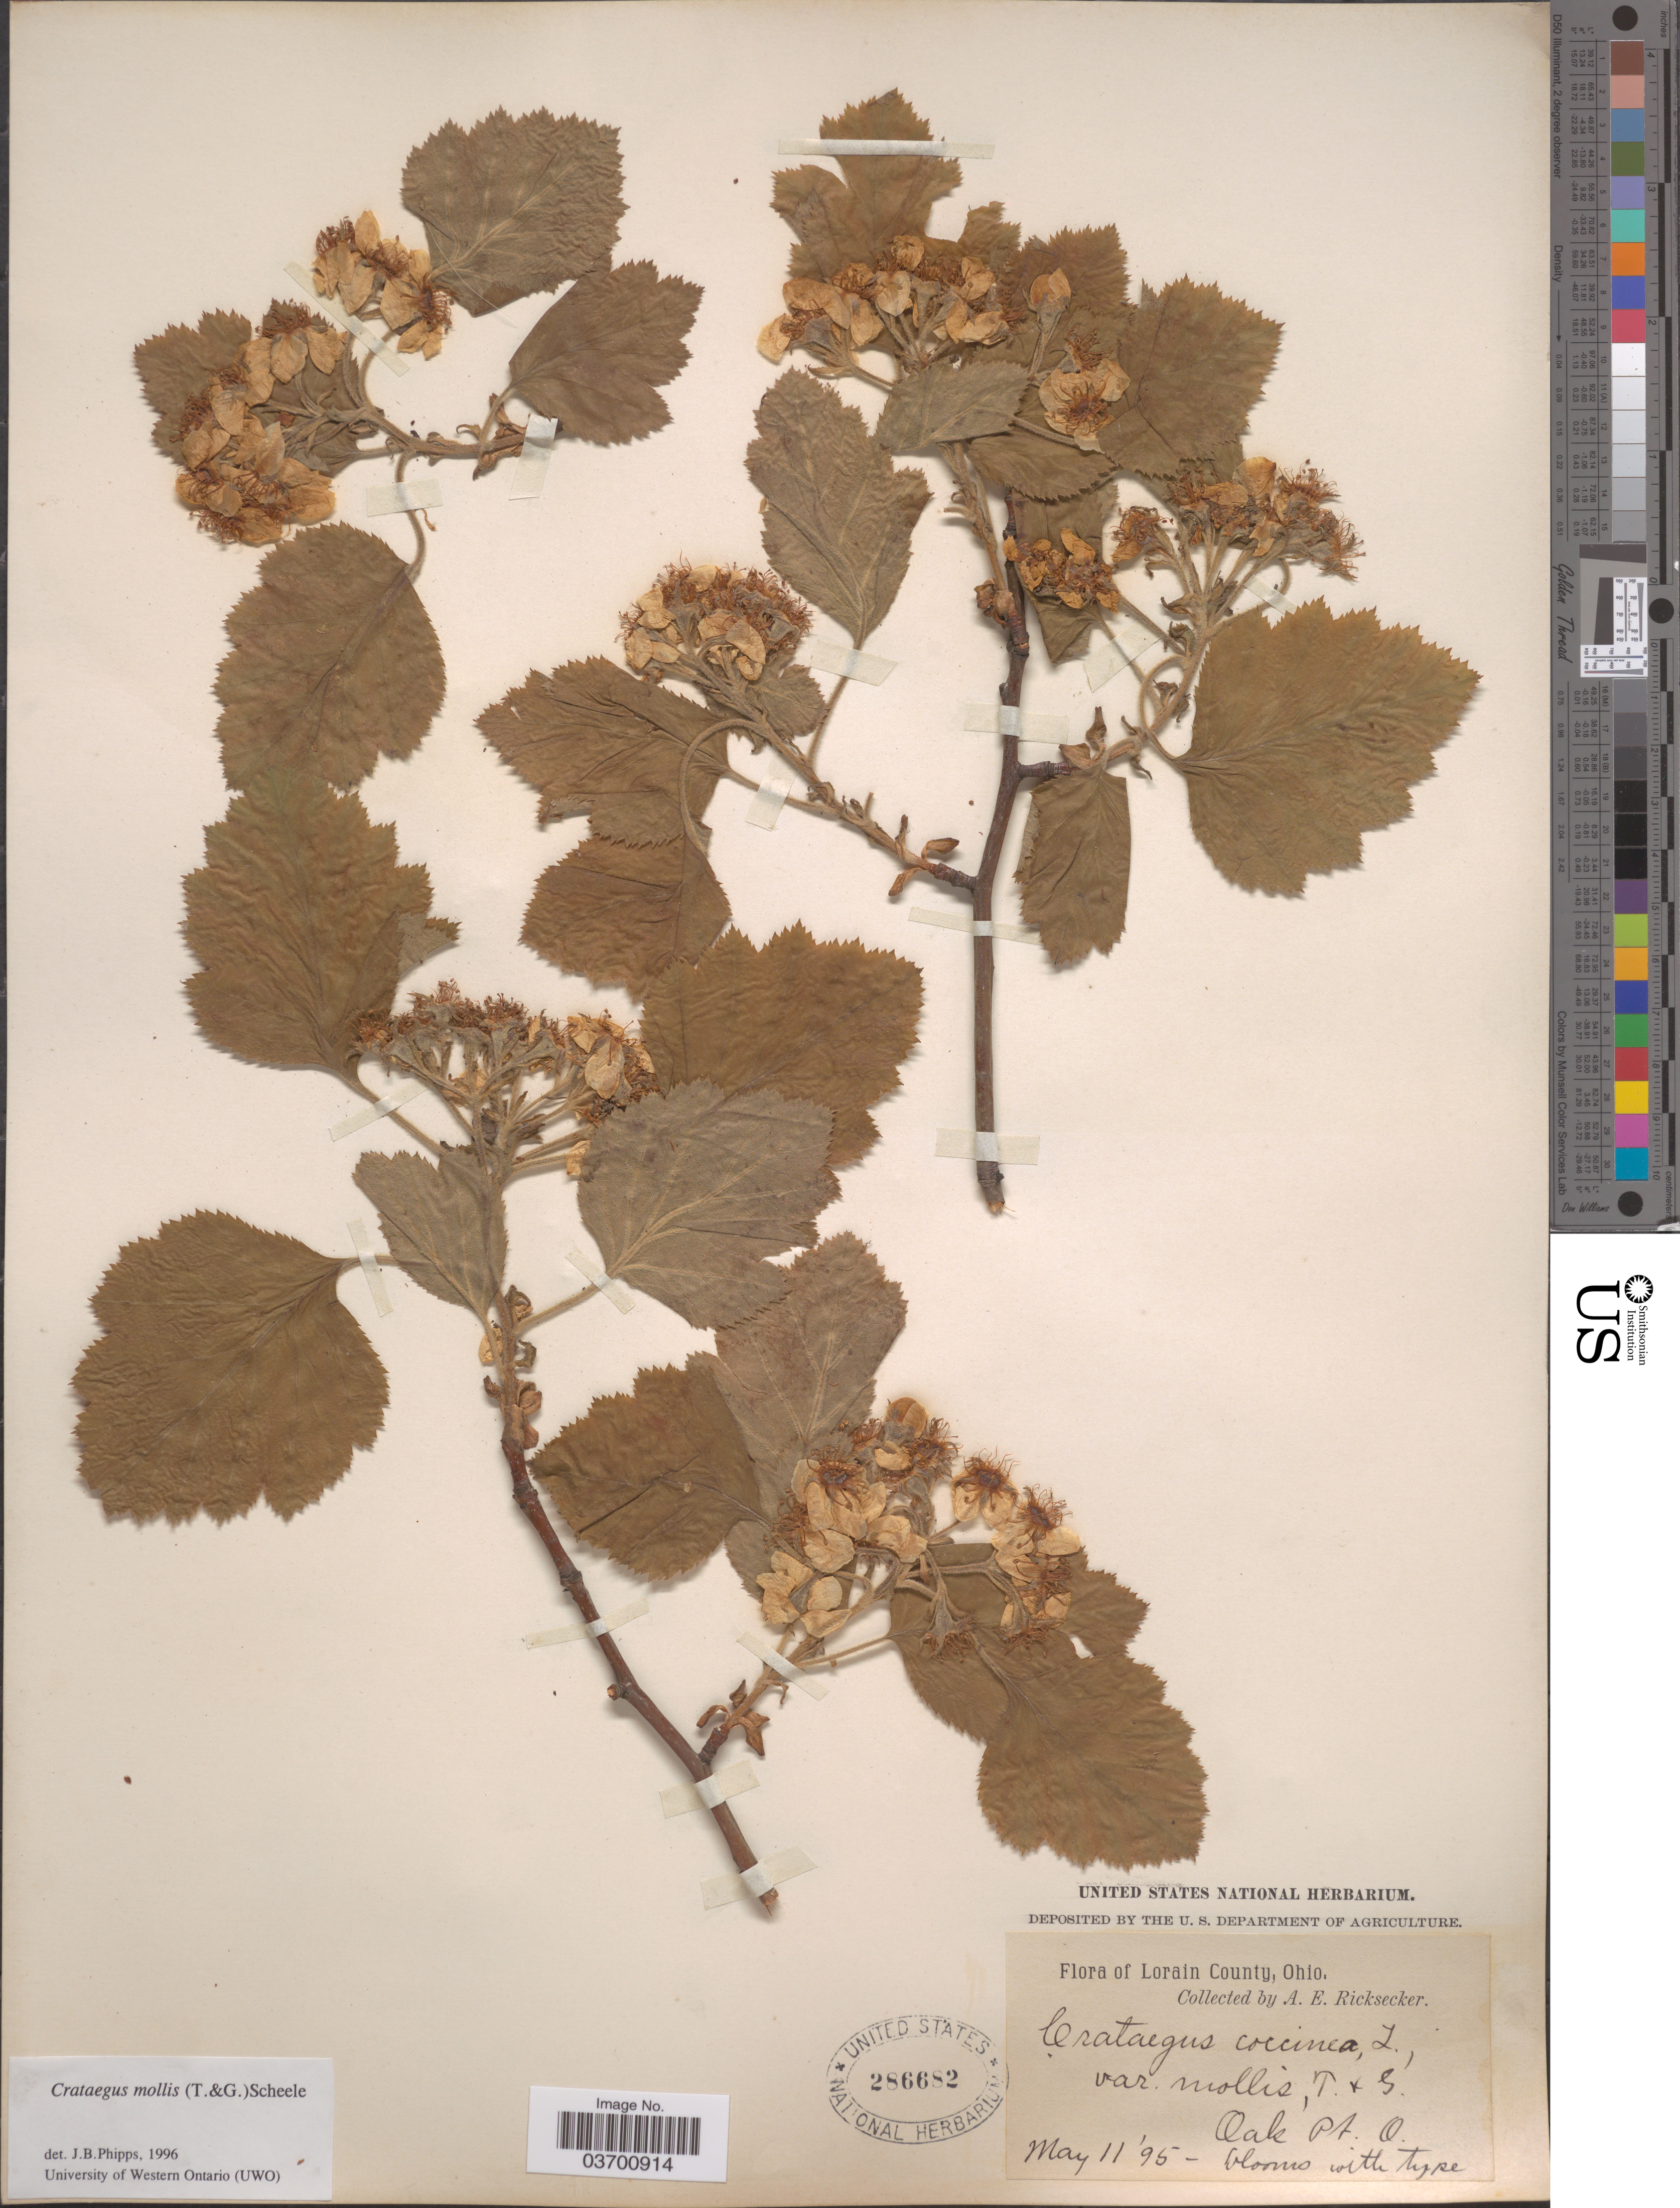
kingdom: Plantae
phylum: Tracheophyta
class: Magnoliopsida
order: Rosales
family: Rosaceae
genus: Crataegus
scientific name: Crataegus mollis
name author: (Torr. & A. Gray) Scheele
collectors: A. E. Ricksecker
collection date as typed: Transcribed d/m/y: 11/5/95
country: United States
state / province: Ohio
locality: Lorain County. Oak Pt.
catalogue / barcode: US 286682